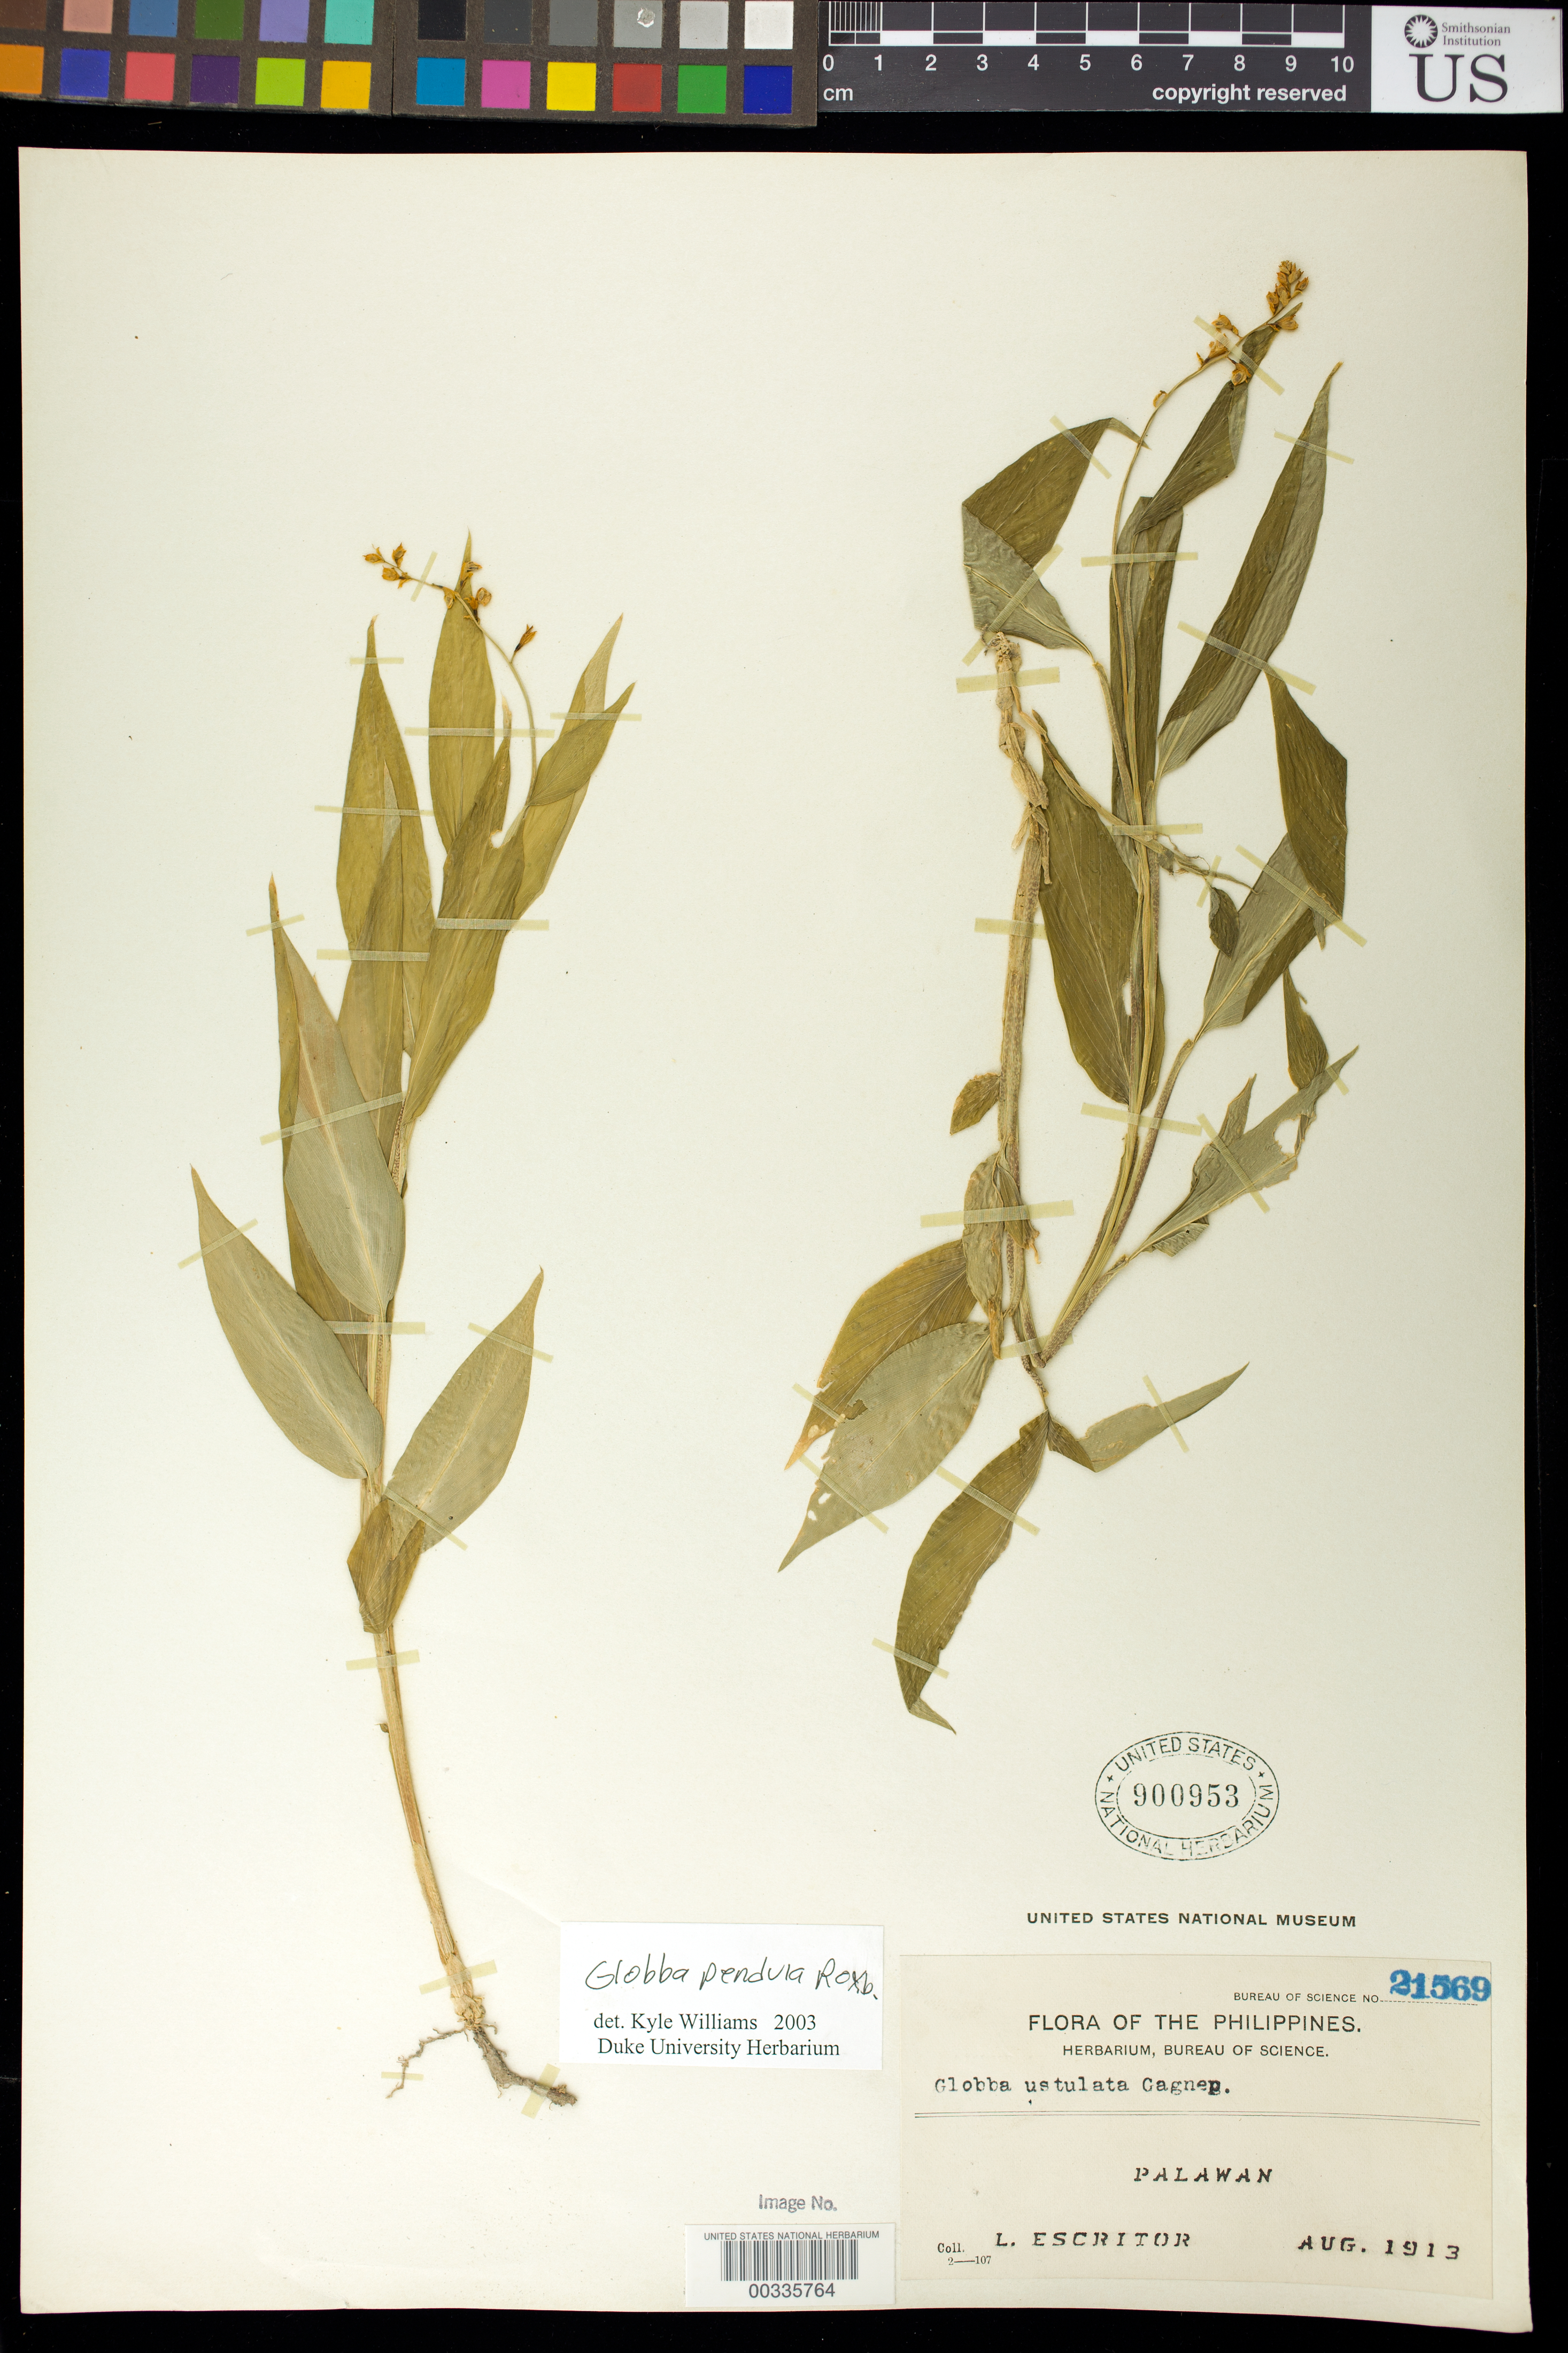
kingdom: Plantae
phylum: Tracheophyta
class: Liliopsida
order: Zingiberales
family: Zingiberaceae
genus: Globba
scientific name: Globba pendula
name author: Roxb.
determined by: Williams, K. J.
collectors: L. Escritor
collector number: Bur. Sci. 21569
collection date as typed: Aug 1913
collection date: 1913-08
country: Philippines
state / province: Mimaropa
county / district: Palawan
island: Palawan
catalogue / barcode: US 900953